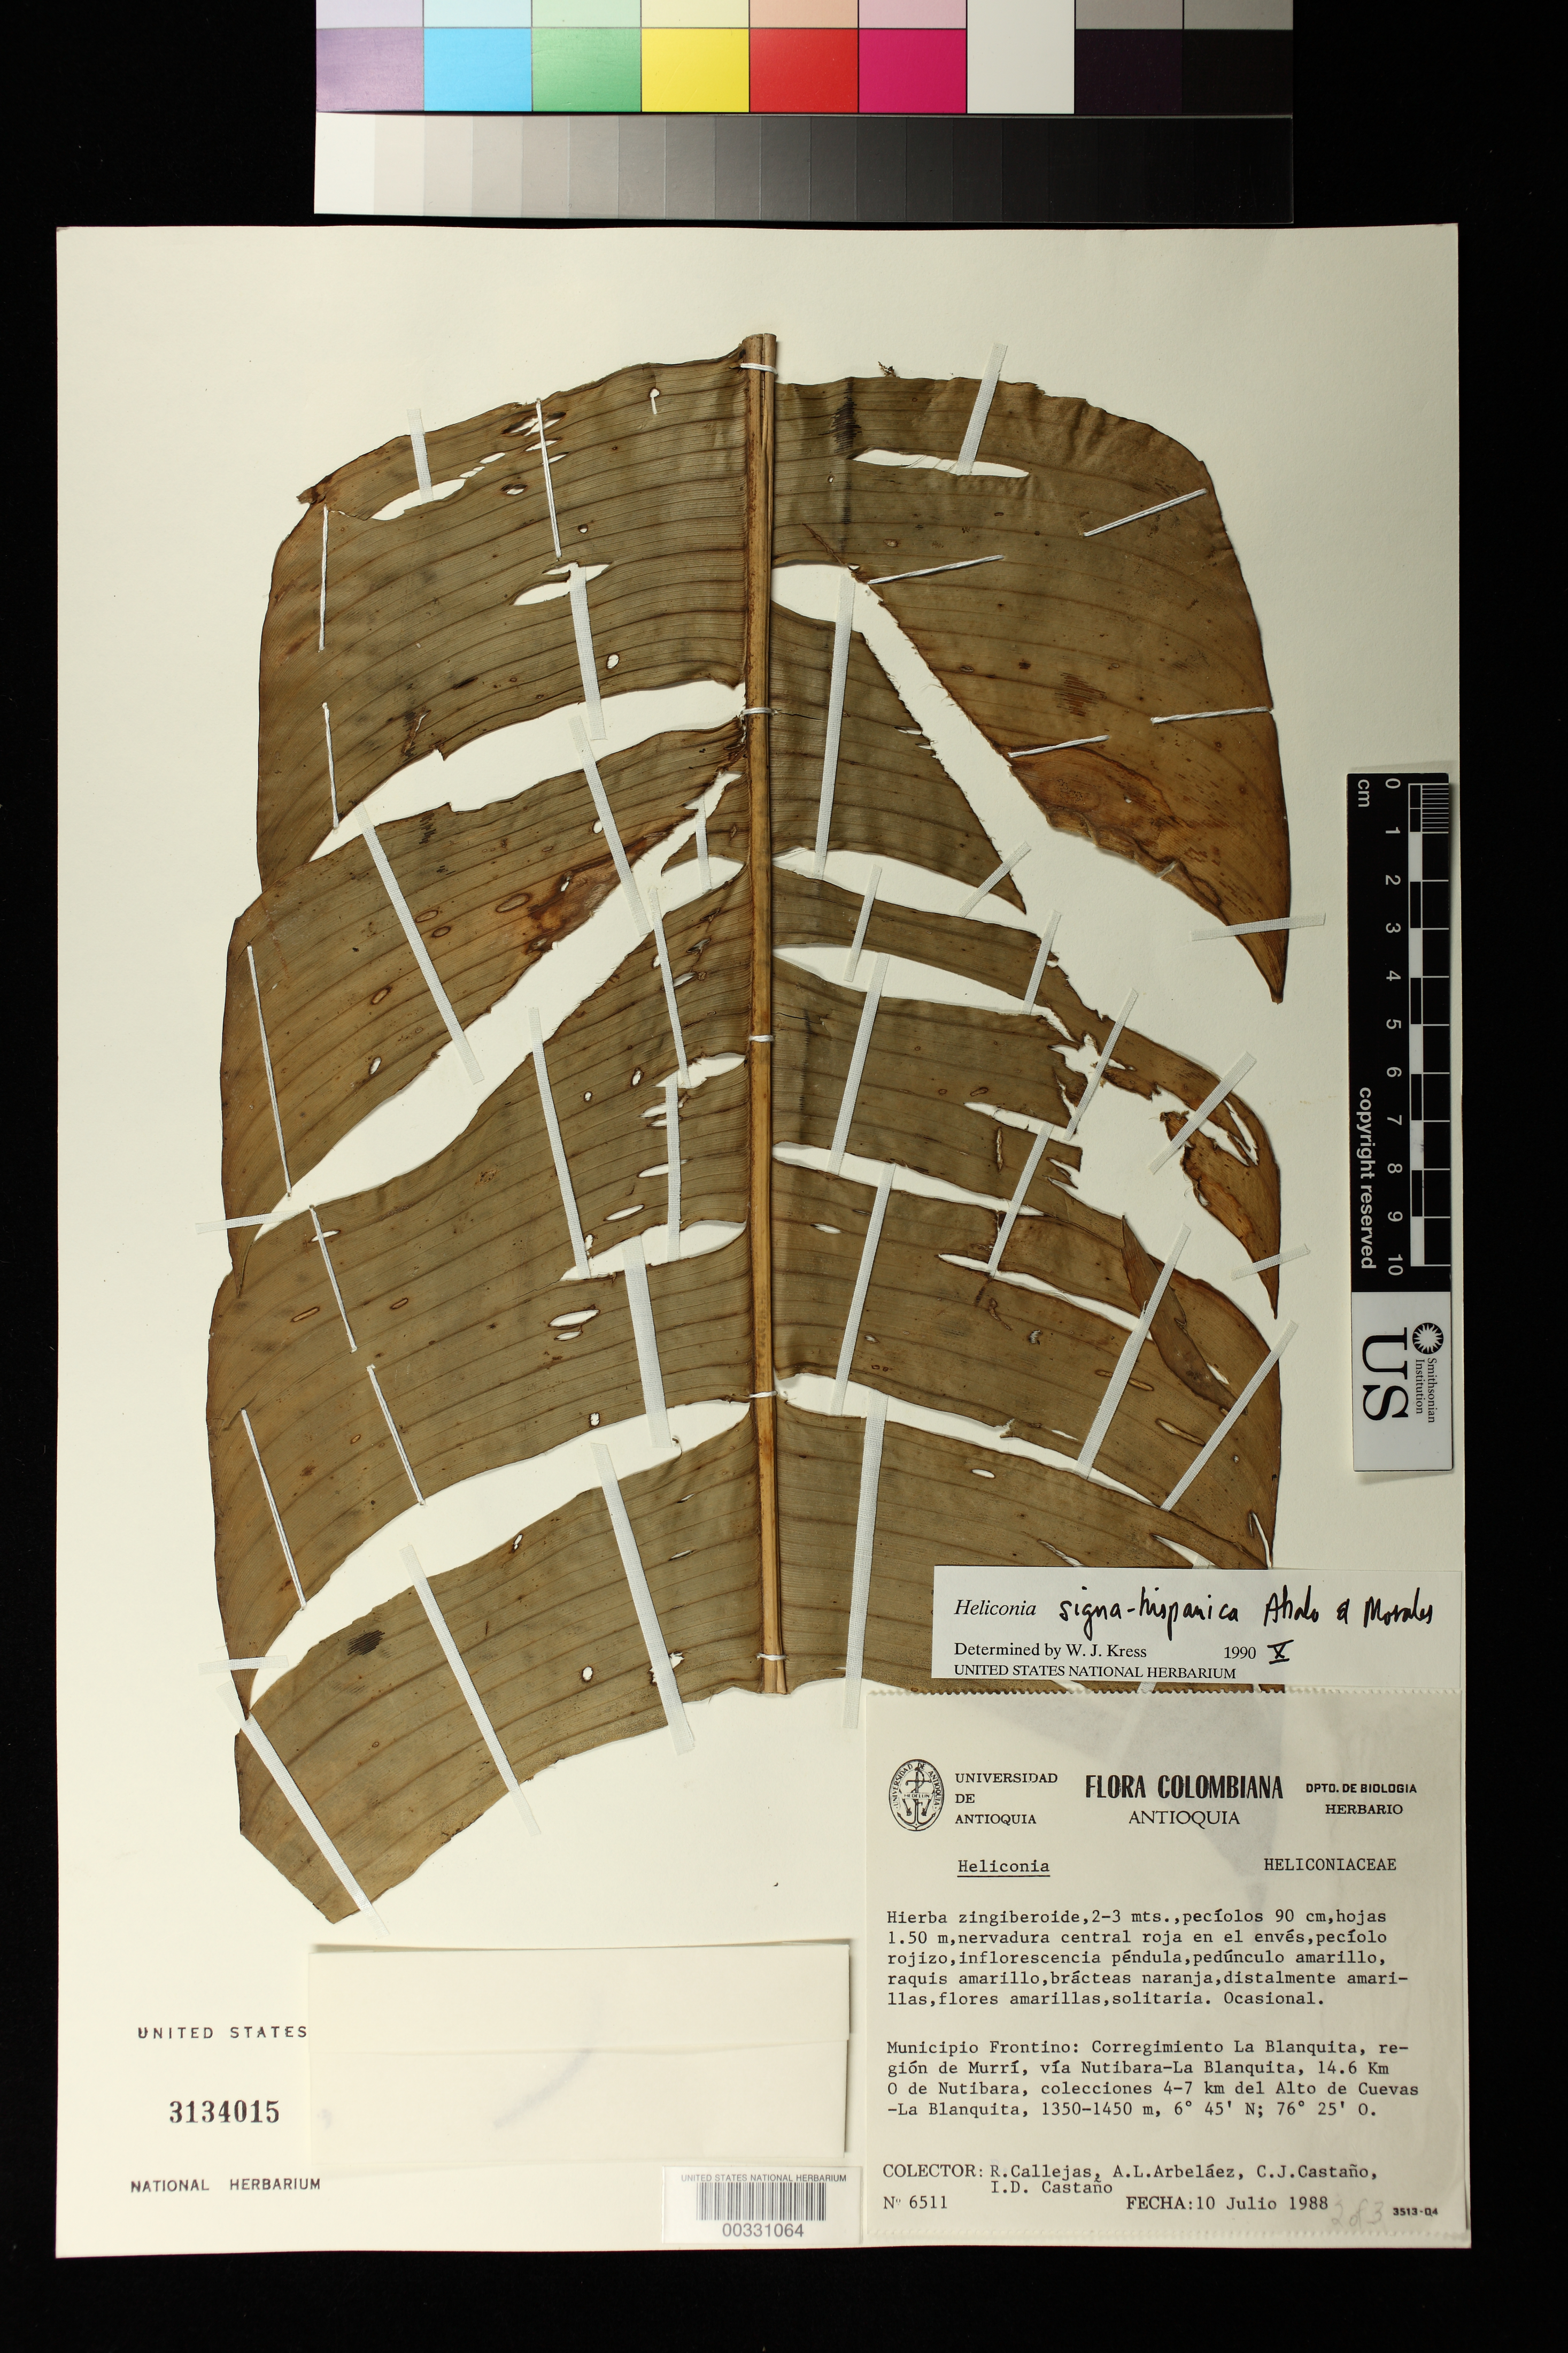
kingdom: Plantae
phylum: Tracheophyta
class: Liliopsida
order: Zingiberales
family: Heliconiaceae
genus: Heliconia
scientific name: Heliconia signa-hispanica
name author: Abalo & G. Morales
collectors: R. Callejas, A. L. Arbelaez, C. Castano & I. Castaño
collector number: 6511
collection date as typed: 10 Jul 1988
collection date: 1988-07-10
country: Colombia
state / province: Antioquia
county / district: Frontino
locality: Mun of Frontino, Corregimiento la Blanquita, region of Murri, Nutibara-la Blanquita road, 14.6 km W of Nutibara, ...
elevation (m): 1350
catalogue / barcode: US 3134015